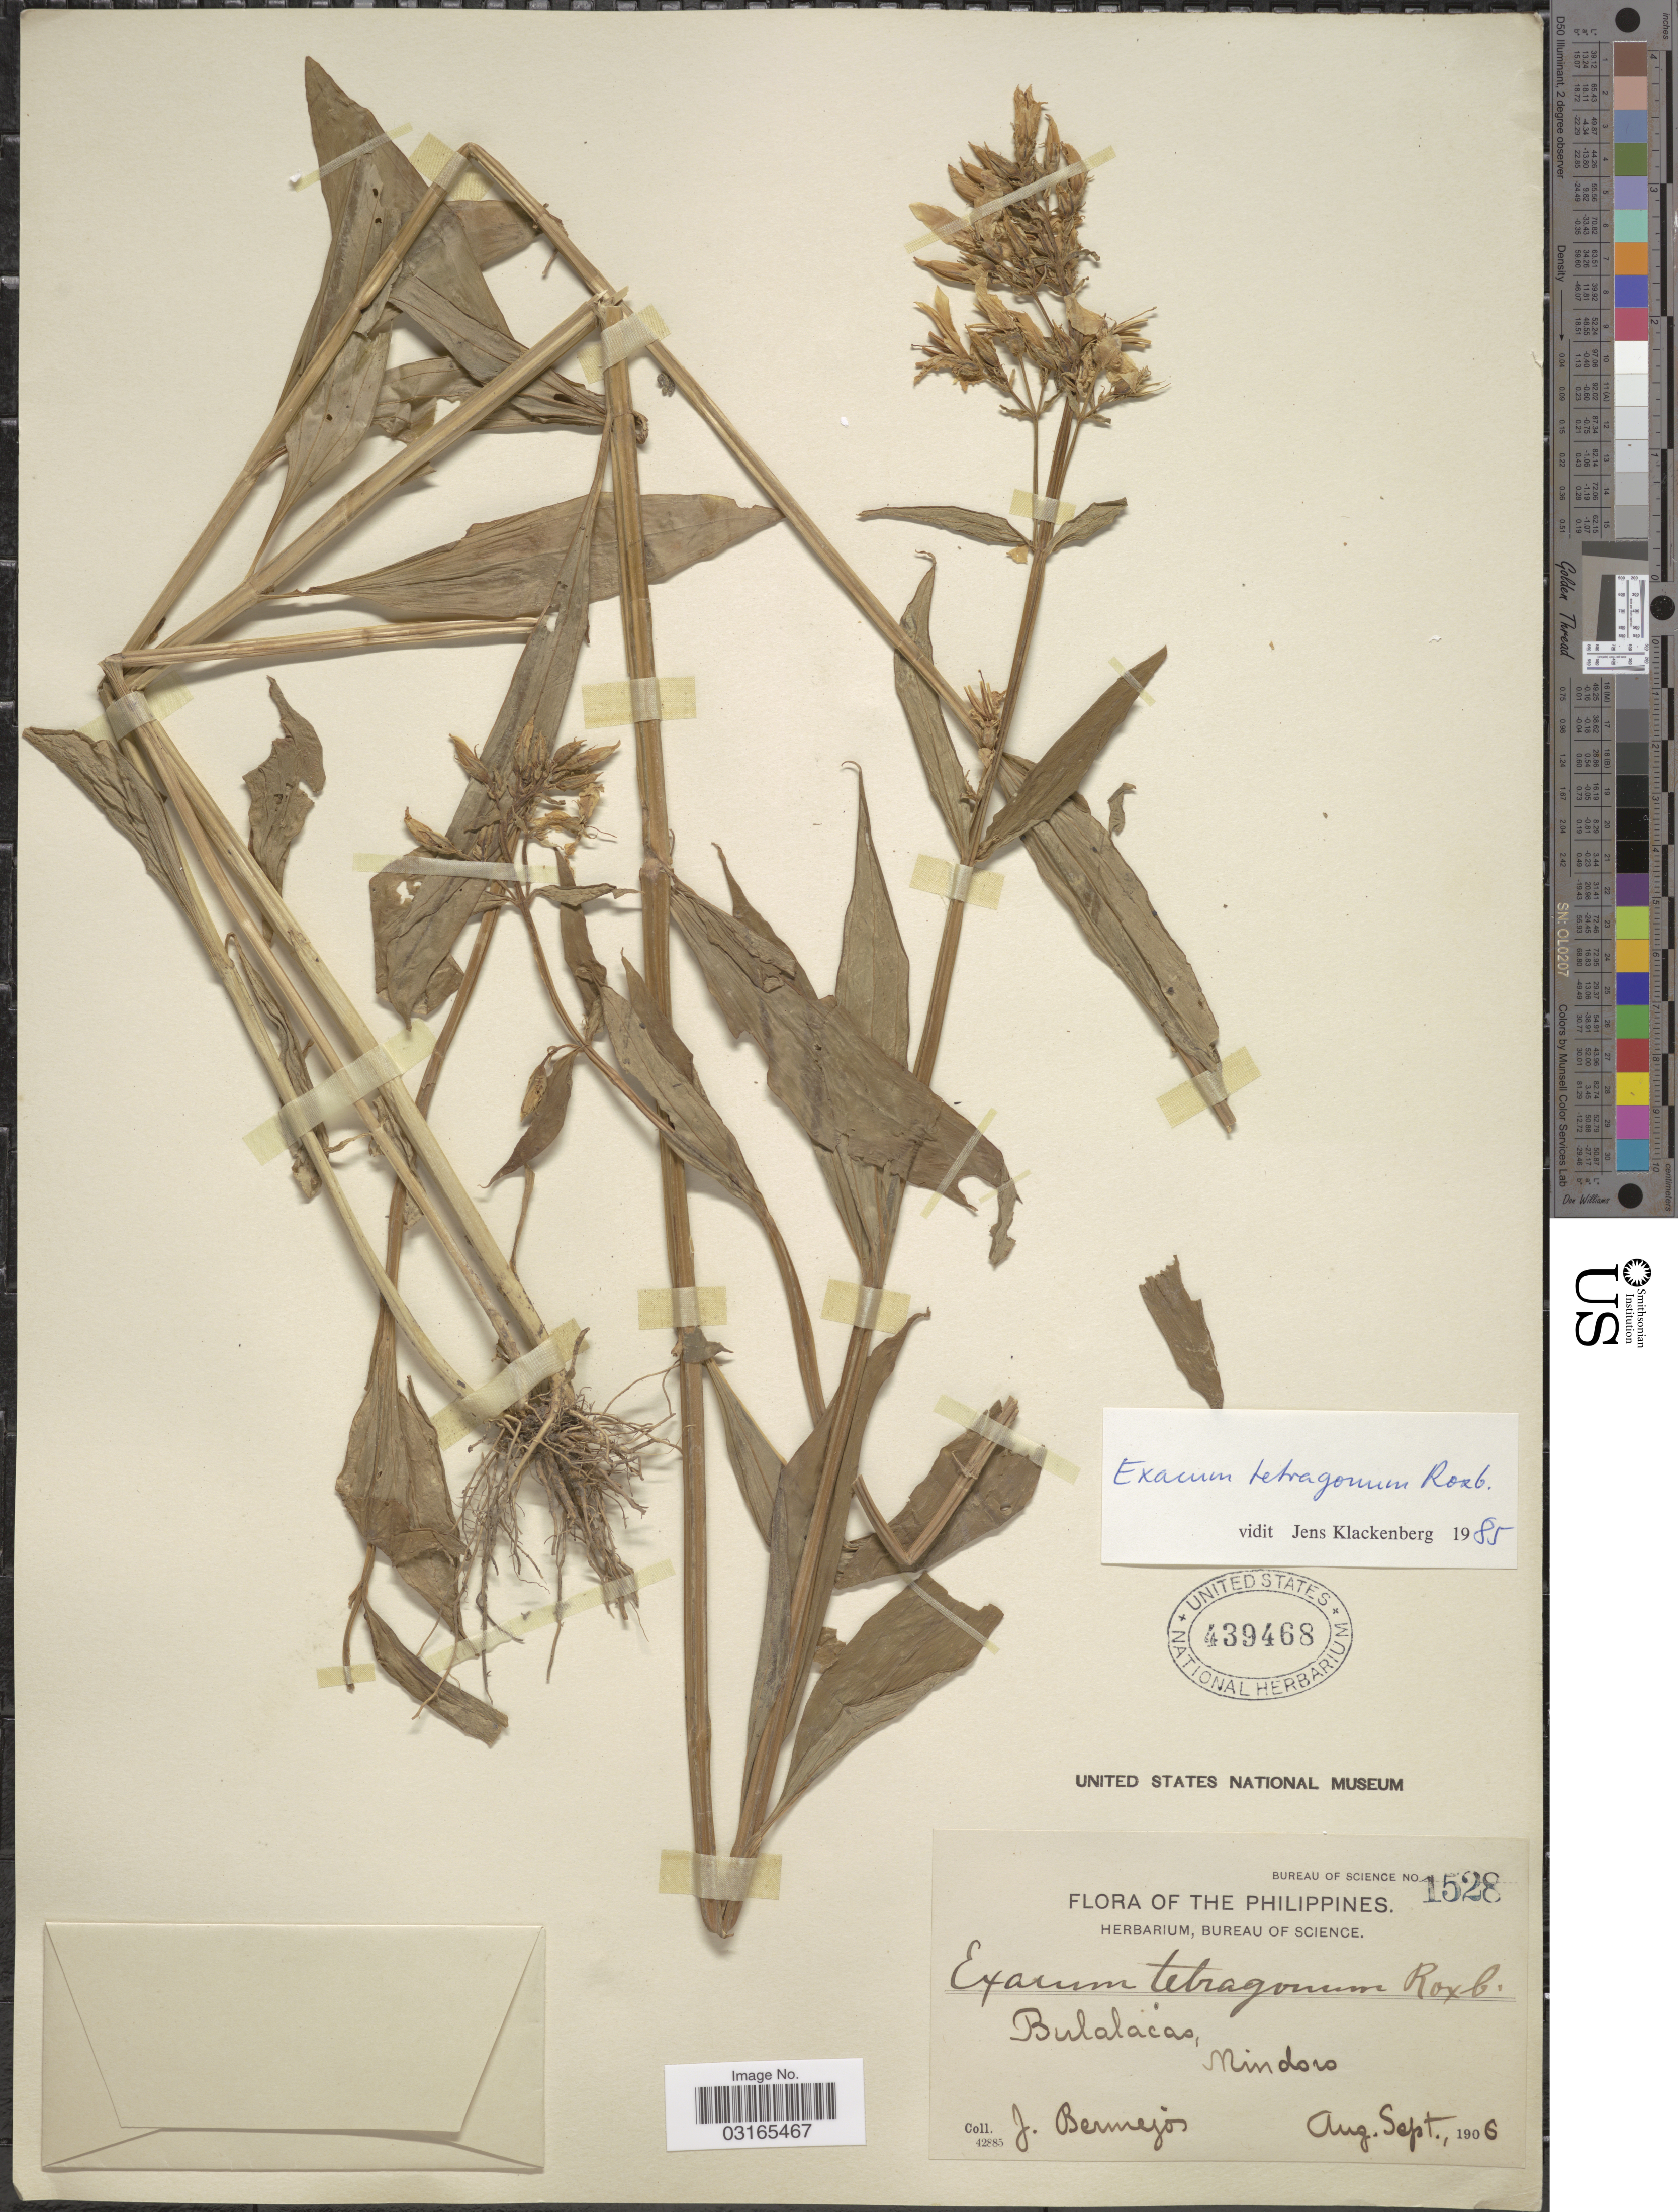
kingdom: Plantae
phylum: Tracheophyta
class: Magnoliopsida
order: Gentianales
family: Gentianaceae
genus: Exacum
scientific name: Exacum tetragonum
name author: Roxb.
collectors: J. Bermejos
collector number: Bureau of Science 1528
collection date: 1906-08/1906-09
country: Philippines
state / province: Mimaropa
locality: Bulalacas, Mindoro.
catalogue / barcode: US 439468